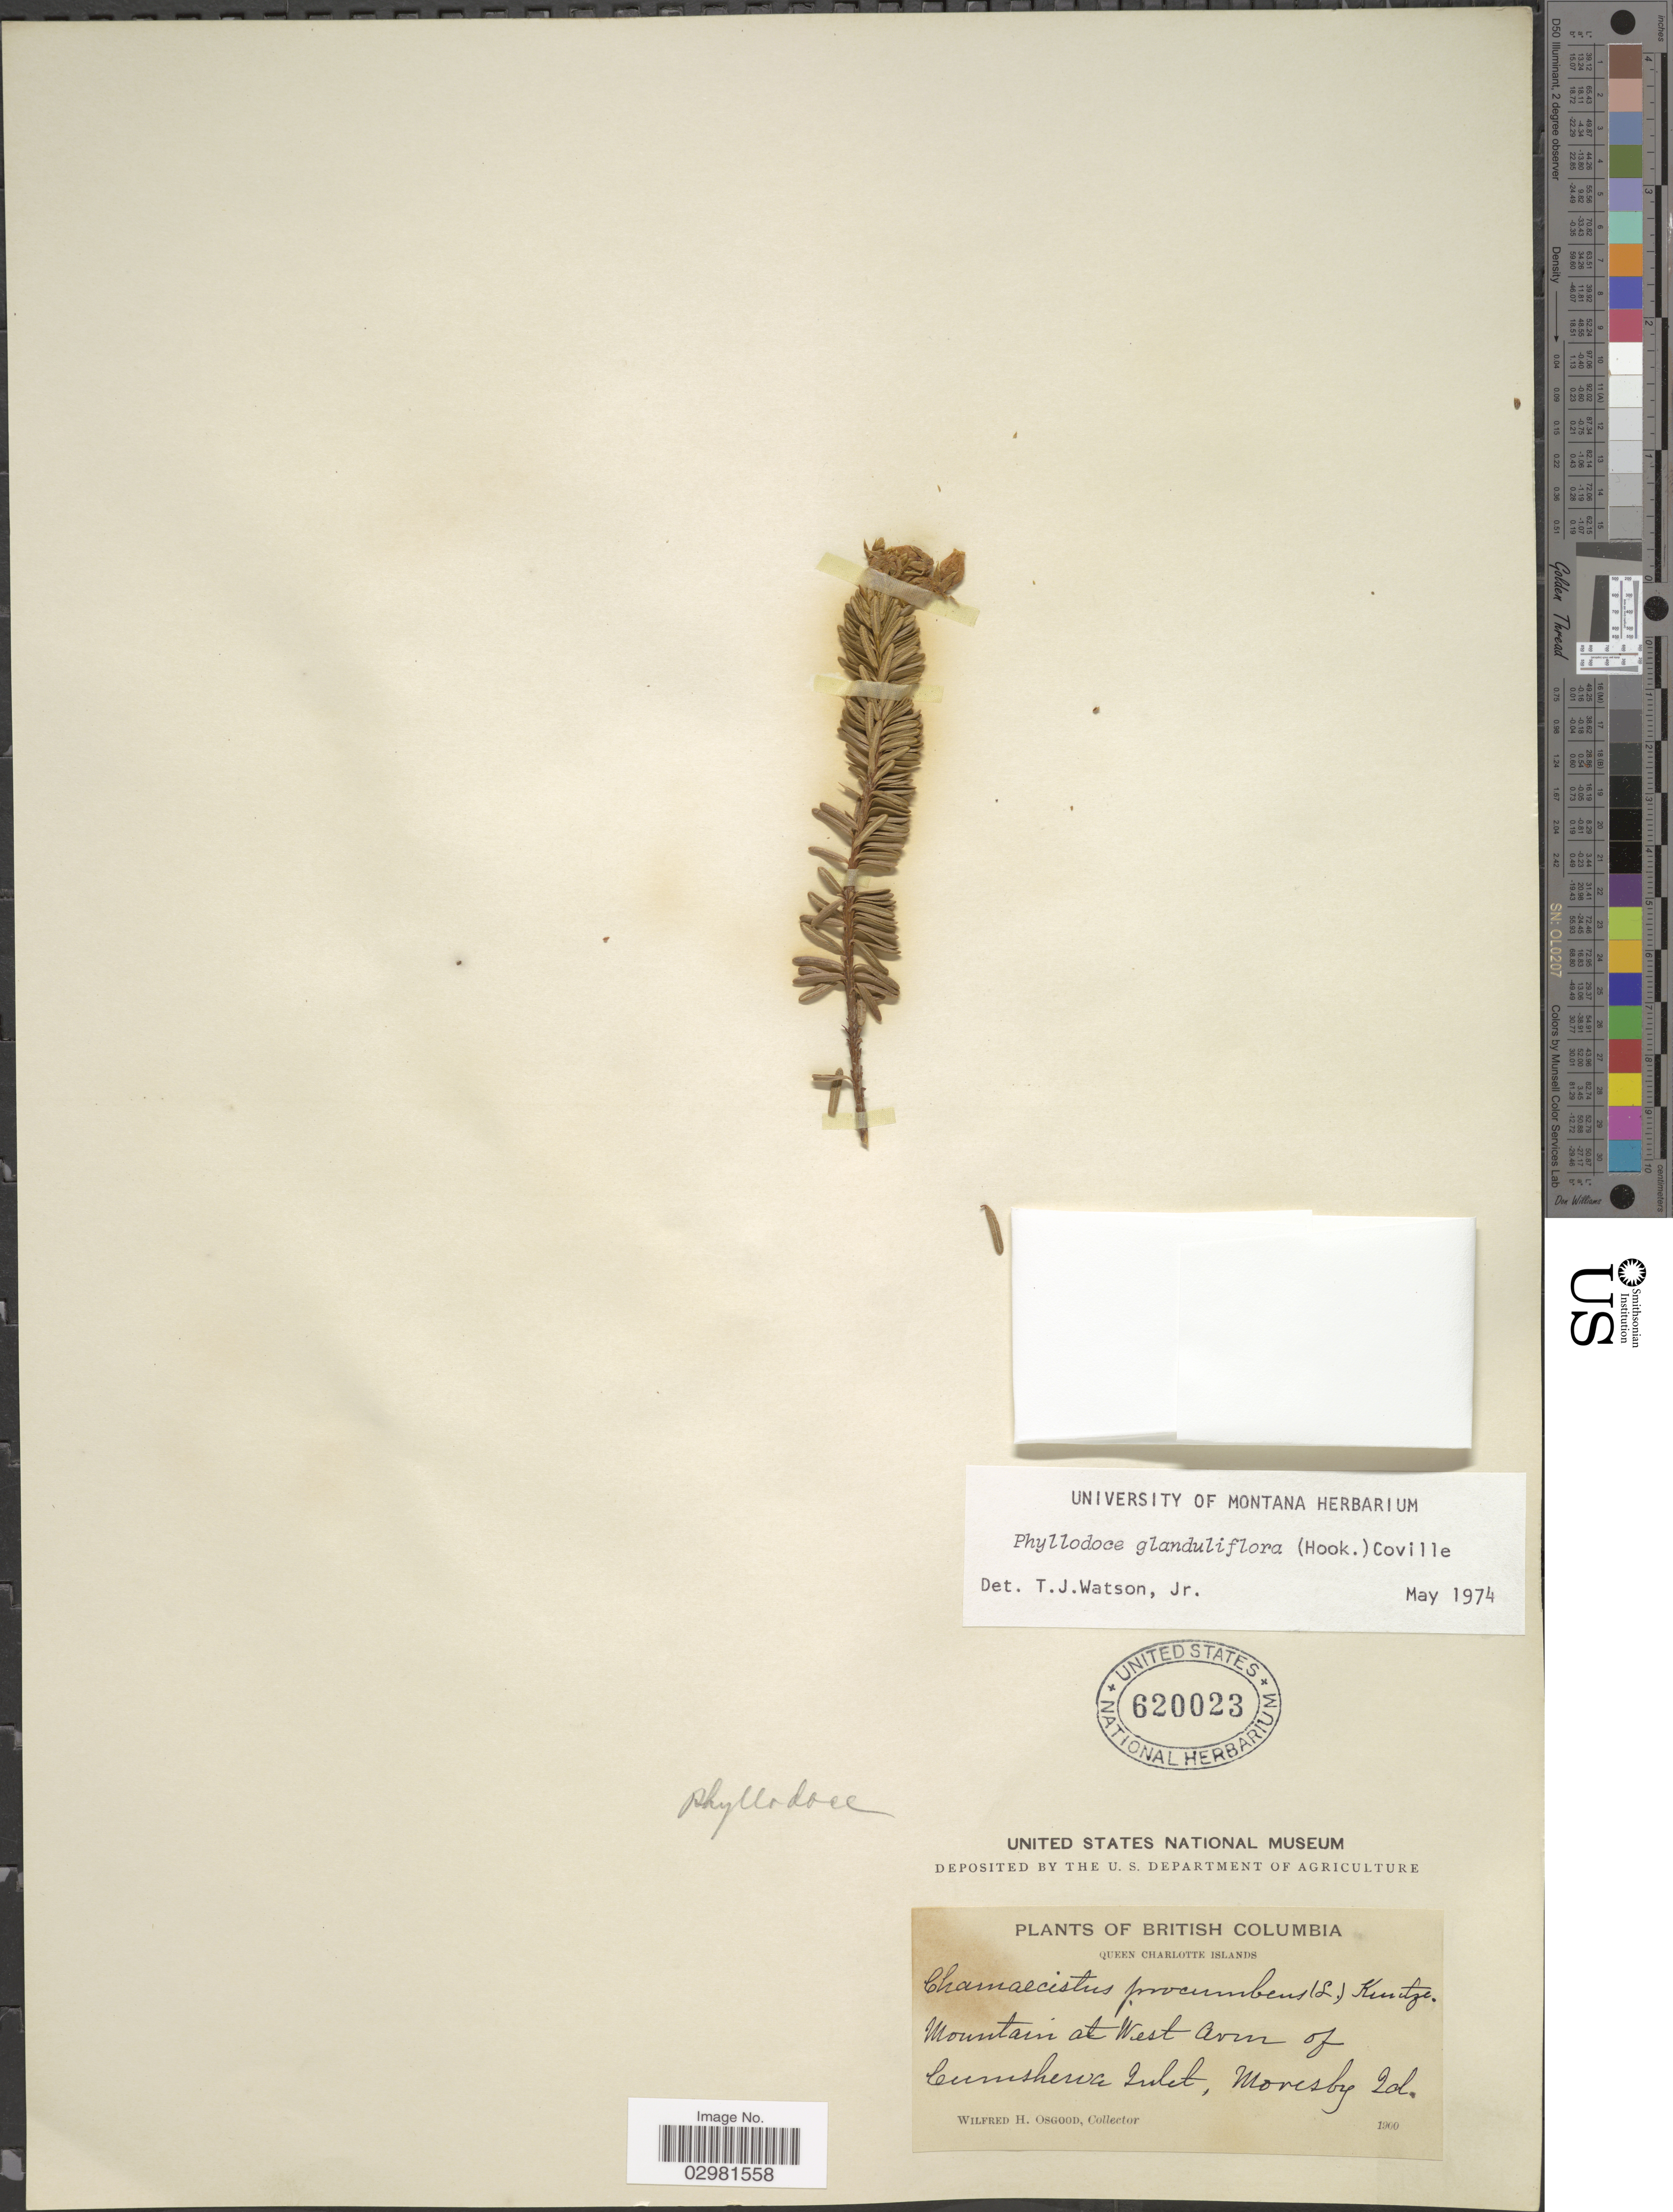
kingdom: Plantae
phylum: Tracheophyta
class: Magnoliopsida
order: Ericales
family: Ericaceae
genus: Phyllodoce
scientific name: Phyllodoce glanduliflora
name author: (Hook.) Coville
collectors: W. Osgood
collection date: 1900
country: Canada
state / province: British Columbia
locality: Queen Charlotte Islands, Mountain at West Arm of Cumshewa Inlet, Moresby Id.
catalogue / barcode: US 620023